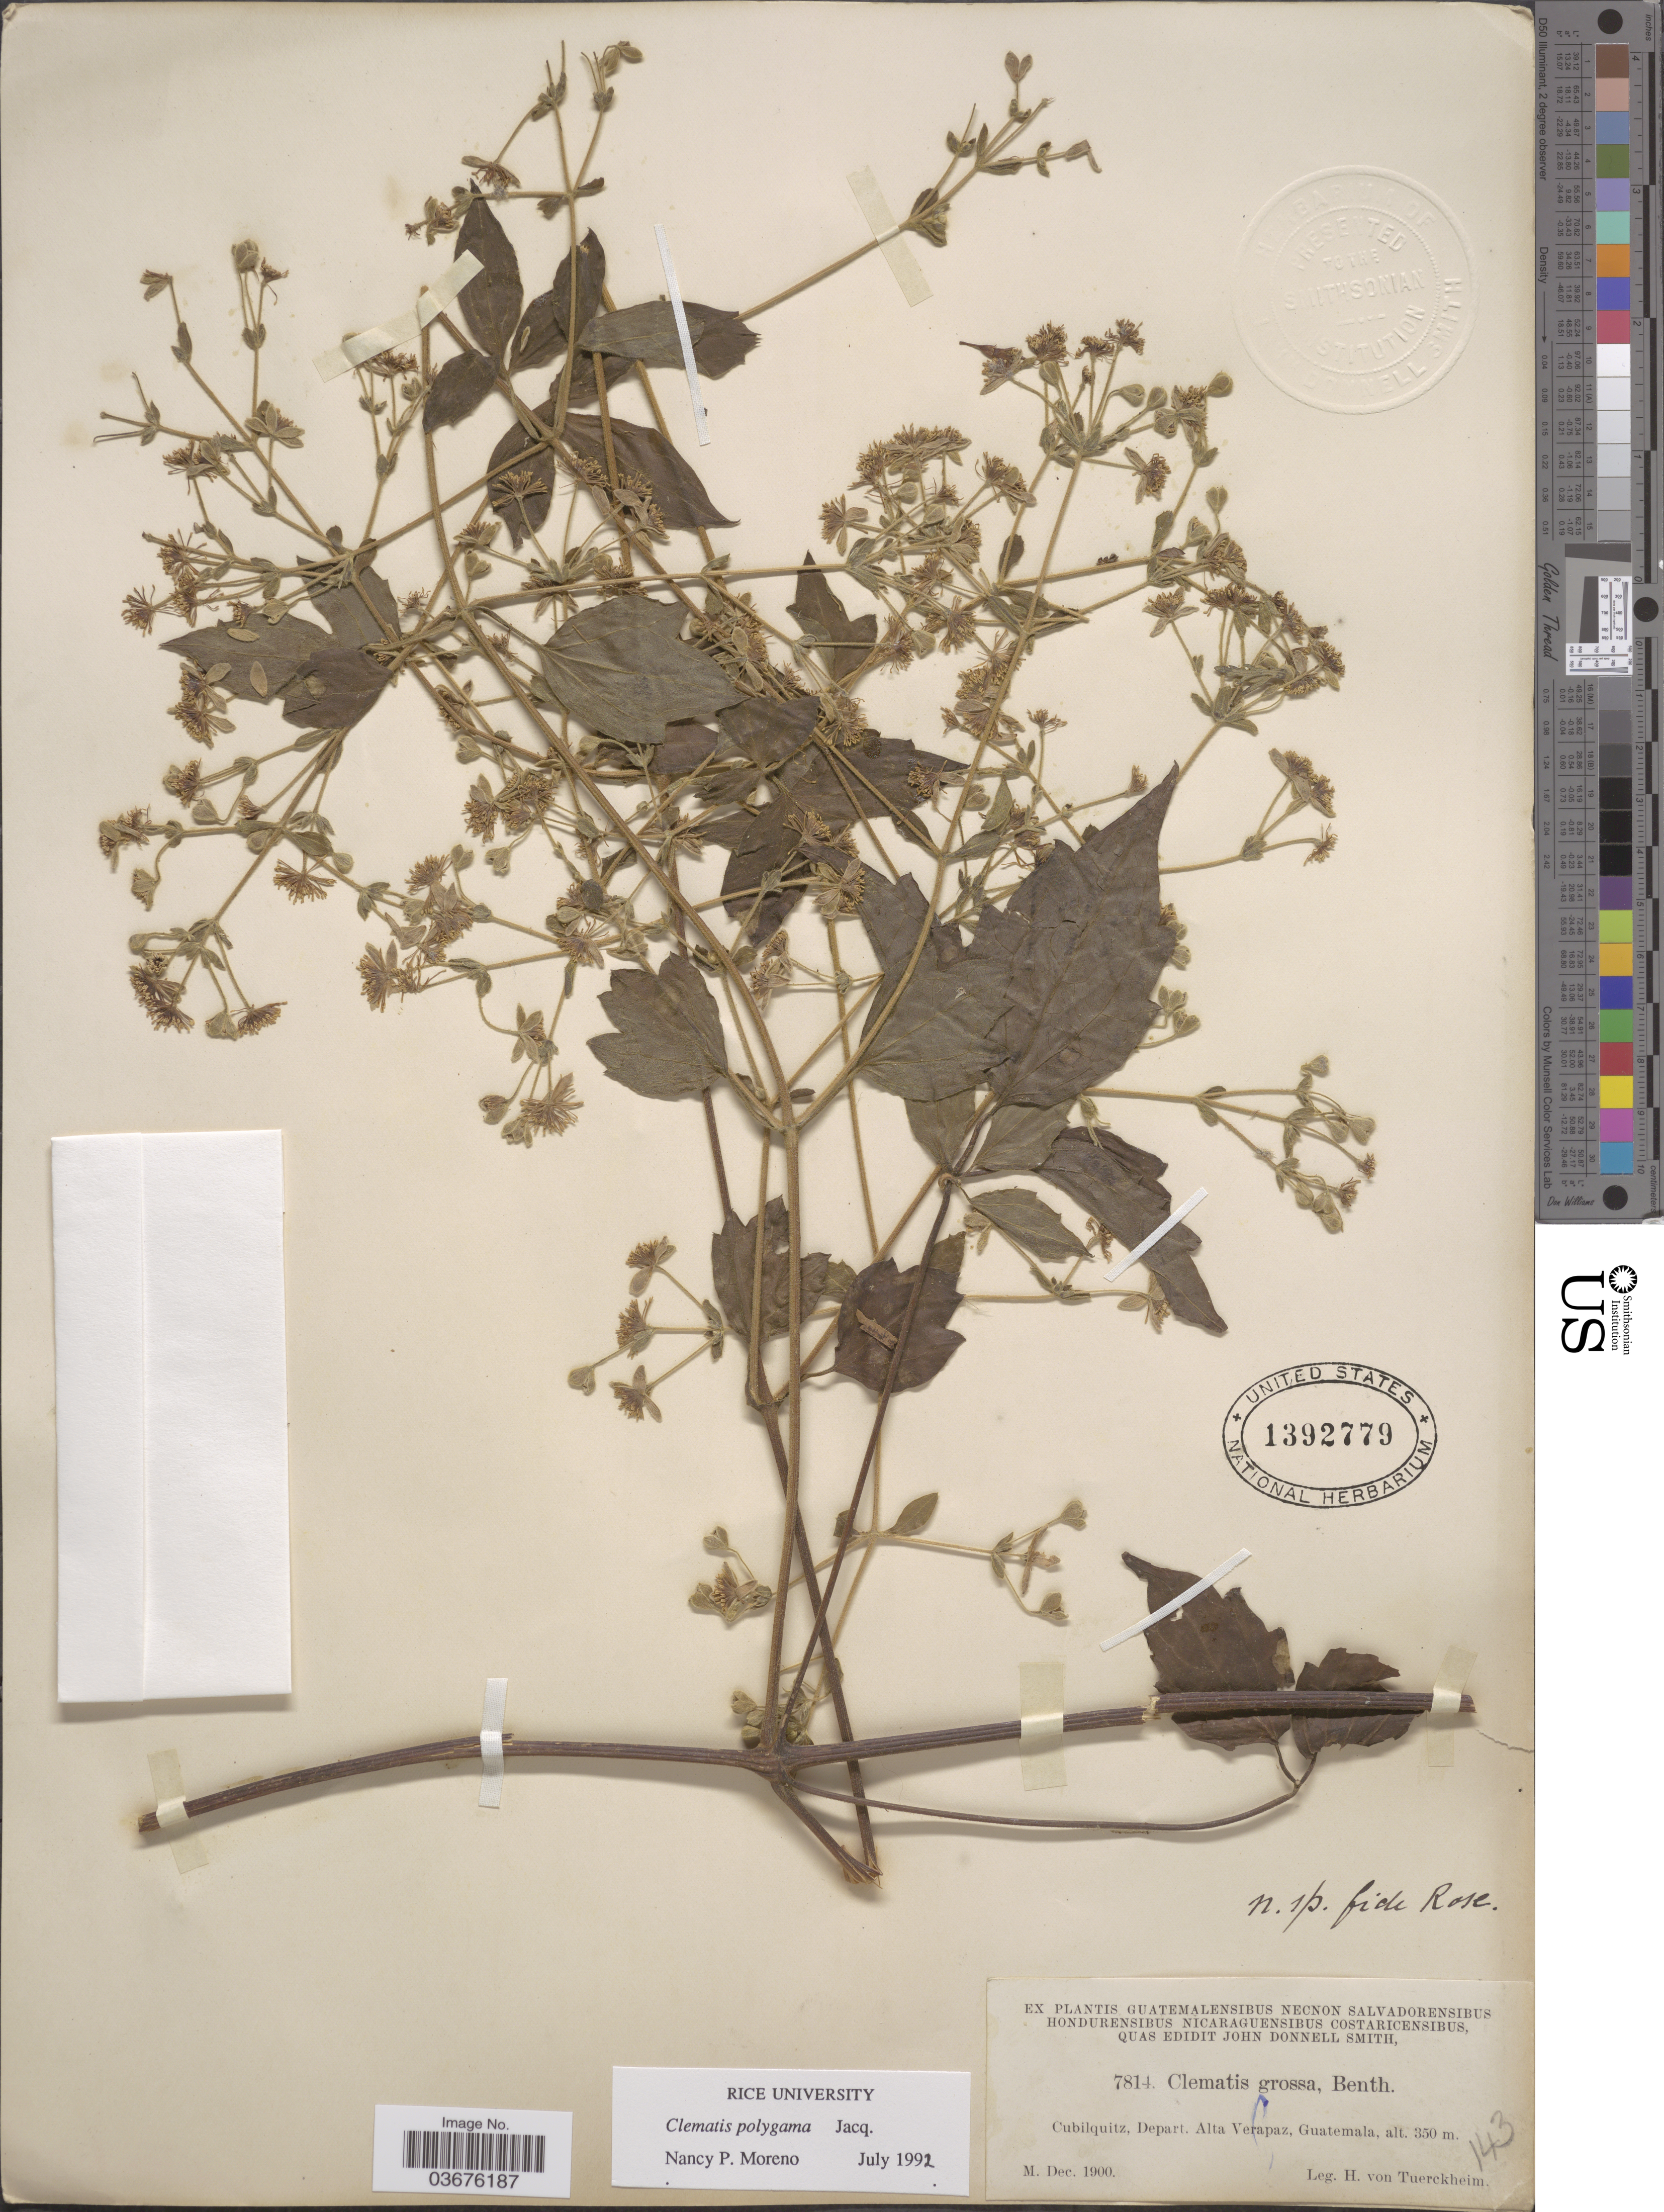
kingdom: Plantae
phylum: Tracheophyta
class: Magnoliopsida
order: Ranunculales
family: Ranunculaceae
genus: Clematis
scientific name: Clematis polygama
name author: Jacq.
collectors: H. von Türckheim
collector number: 7814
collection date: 1900-12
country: Guatemala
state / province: Alta Verapaz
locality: Cubilquitz, Depart. Alta Verapaz.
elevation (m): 350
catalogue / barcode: US 1392779